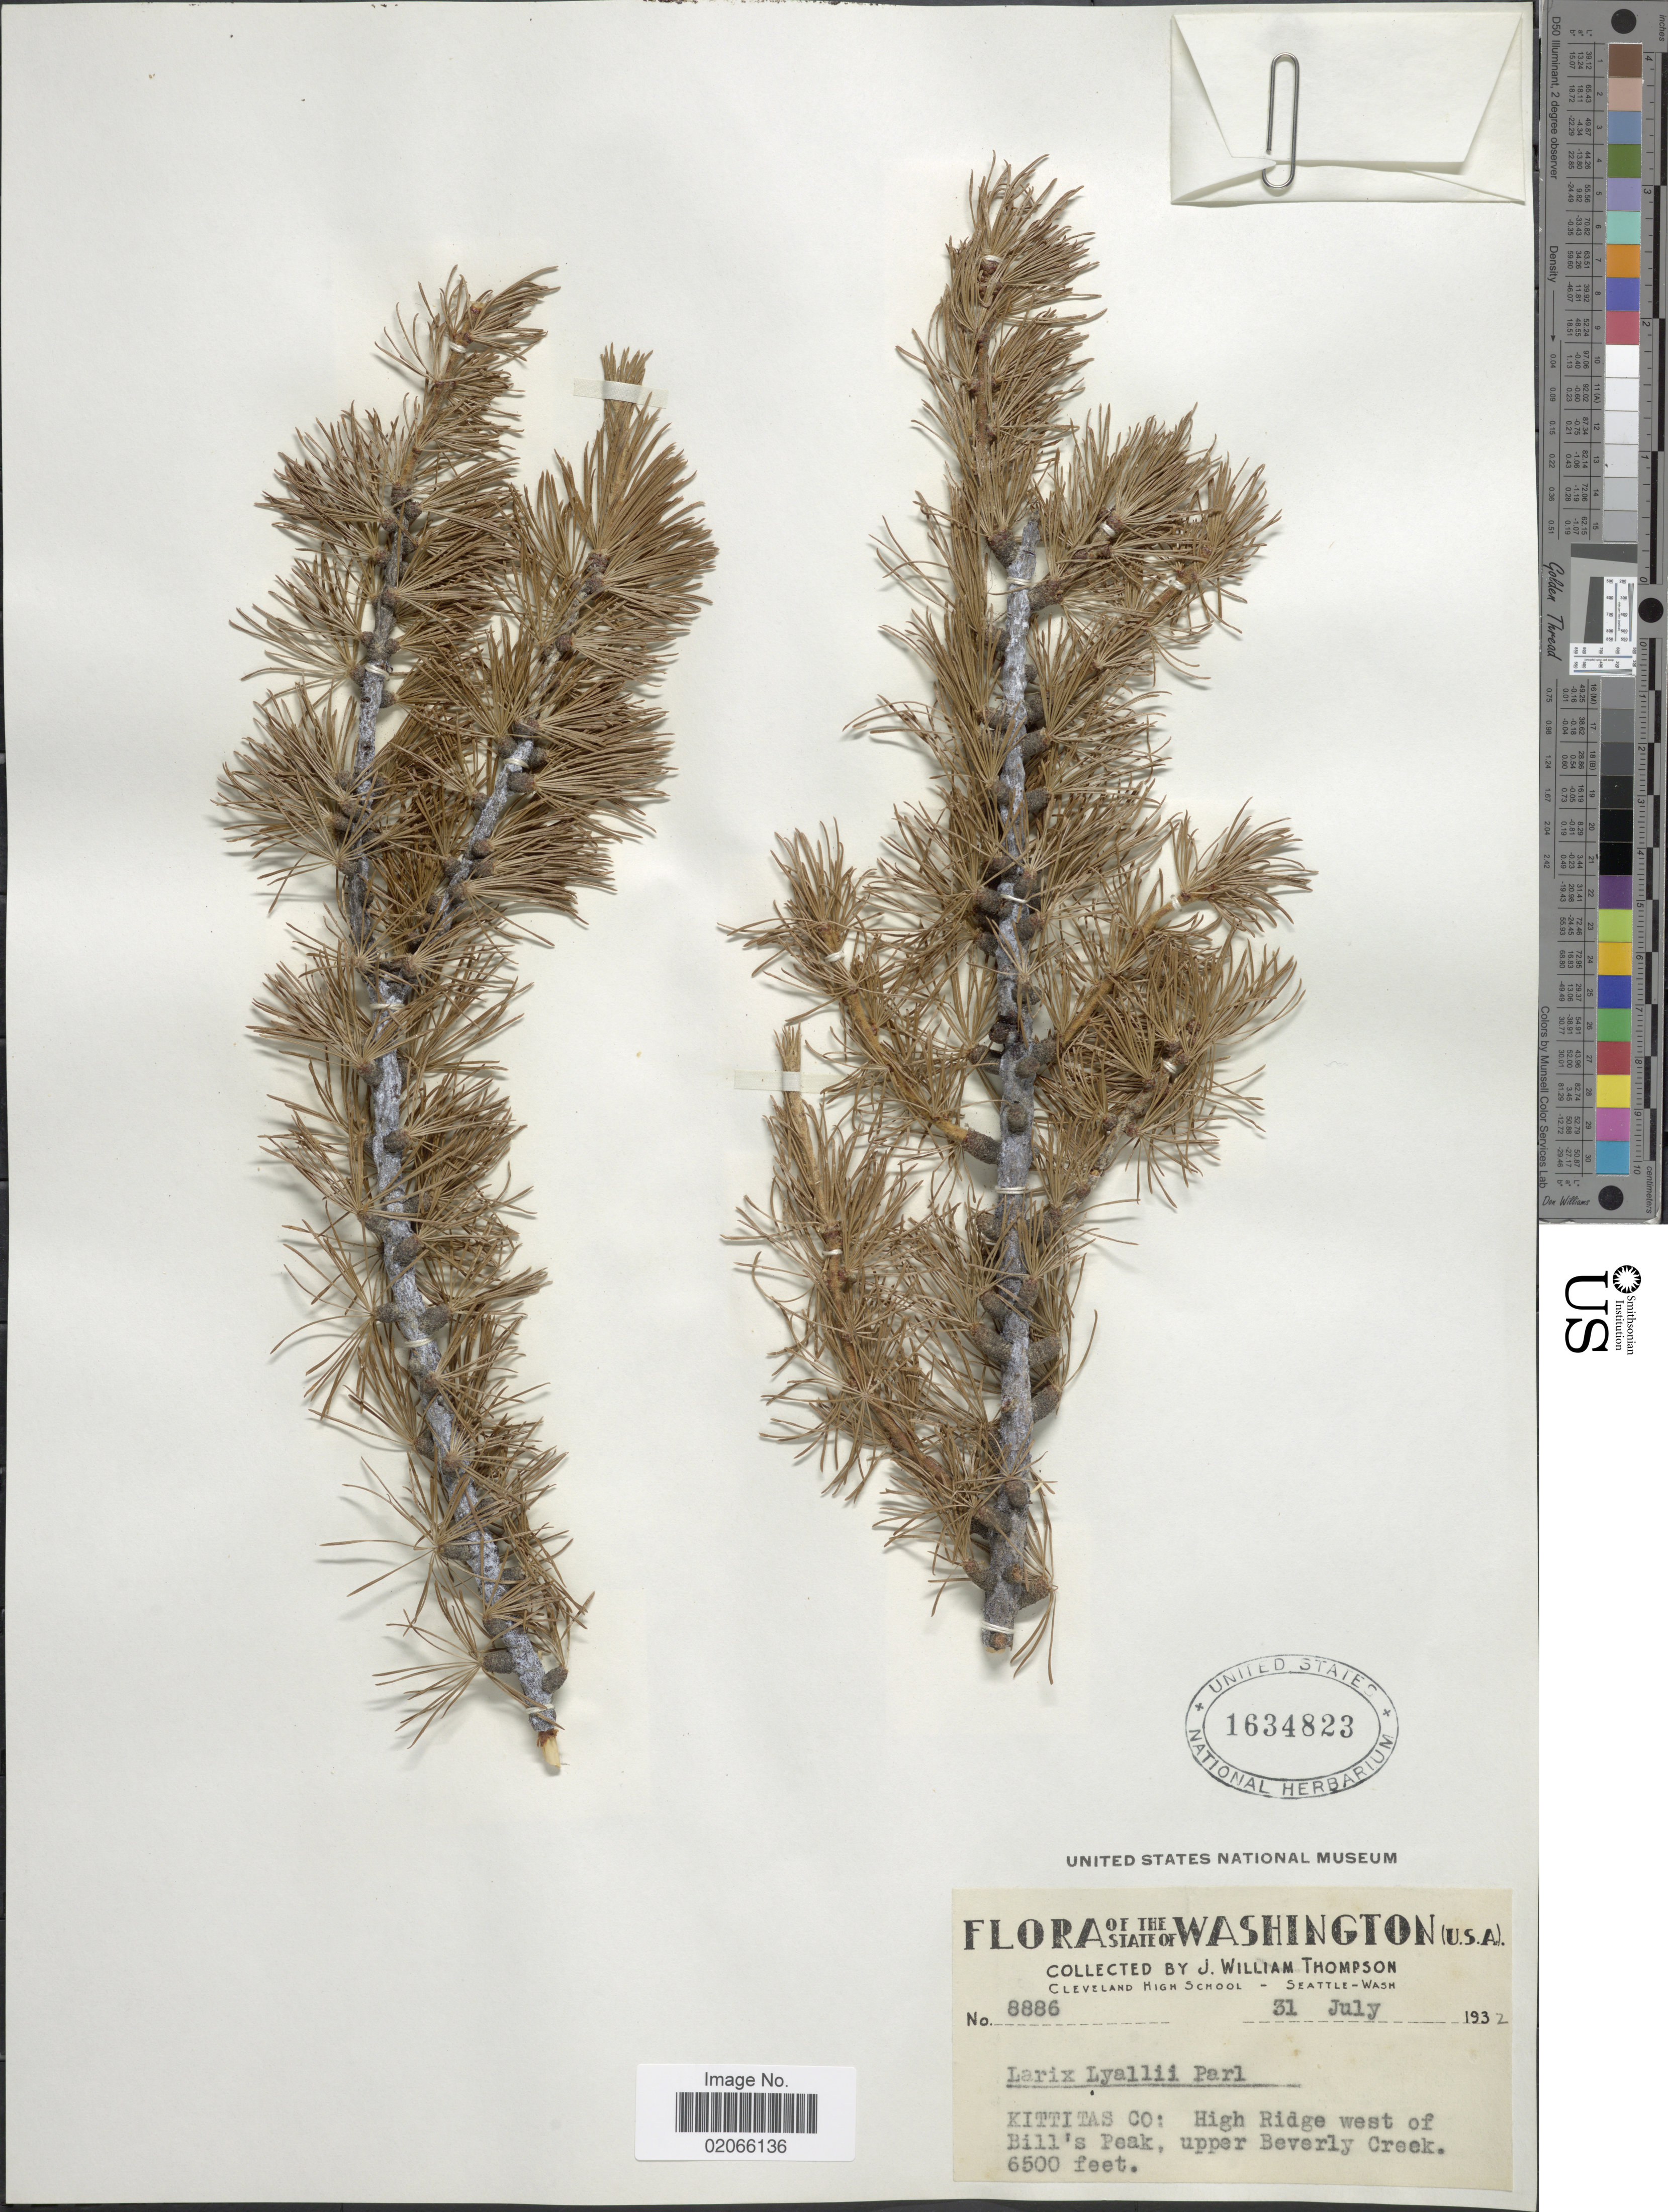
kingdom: Plantae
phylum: Tracheophyta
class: Pinopsida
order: Pinales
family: Pinaceae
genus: Larix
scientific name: Larix lyallii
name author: Parl.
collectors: J. W. Thompson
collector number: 8886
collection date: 1932-07-31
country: United States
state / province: Washington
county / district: Kittitas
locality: Kittitas Co: High Ridge west of Bill's Peak, upper beverly Creek.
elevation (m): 1981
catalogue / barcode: US 1634823